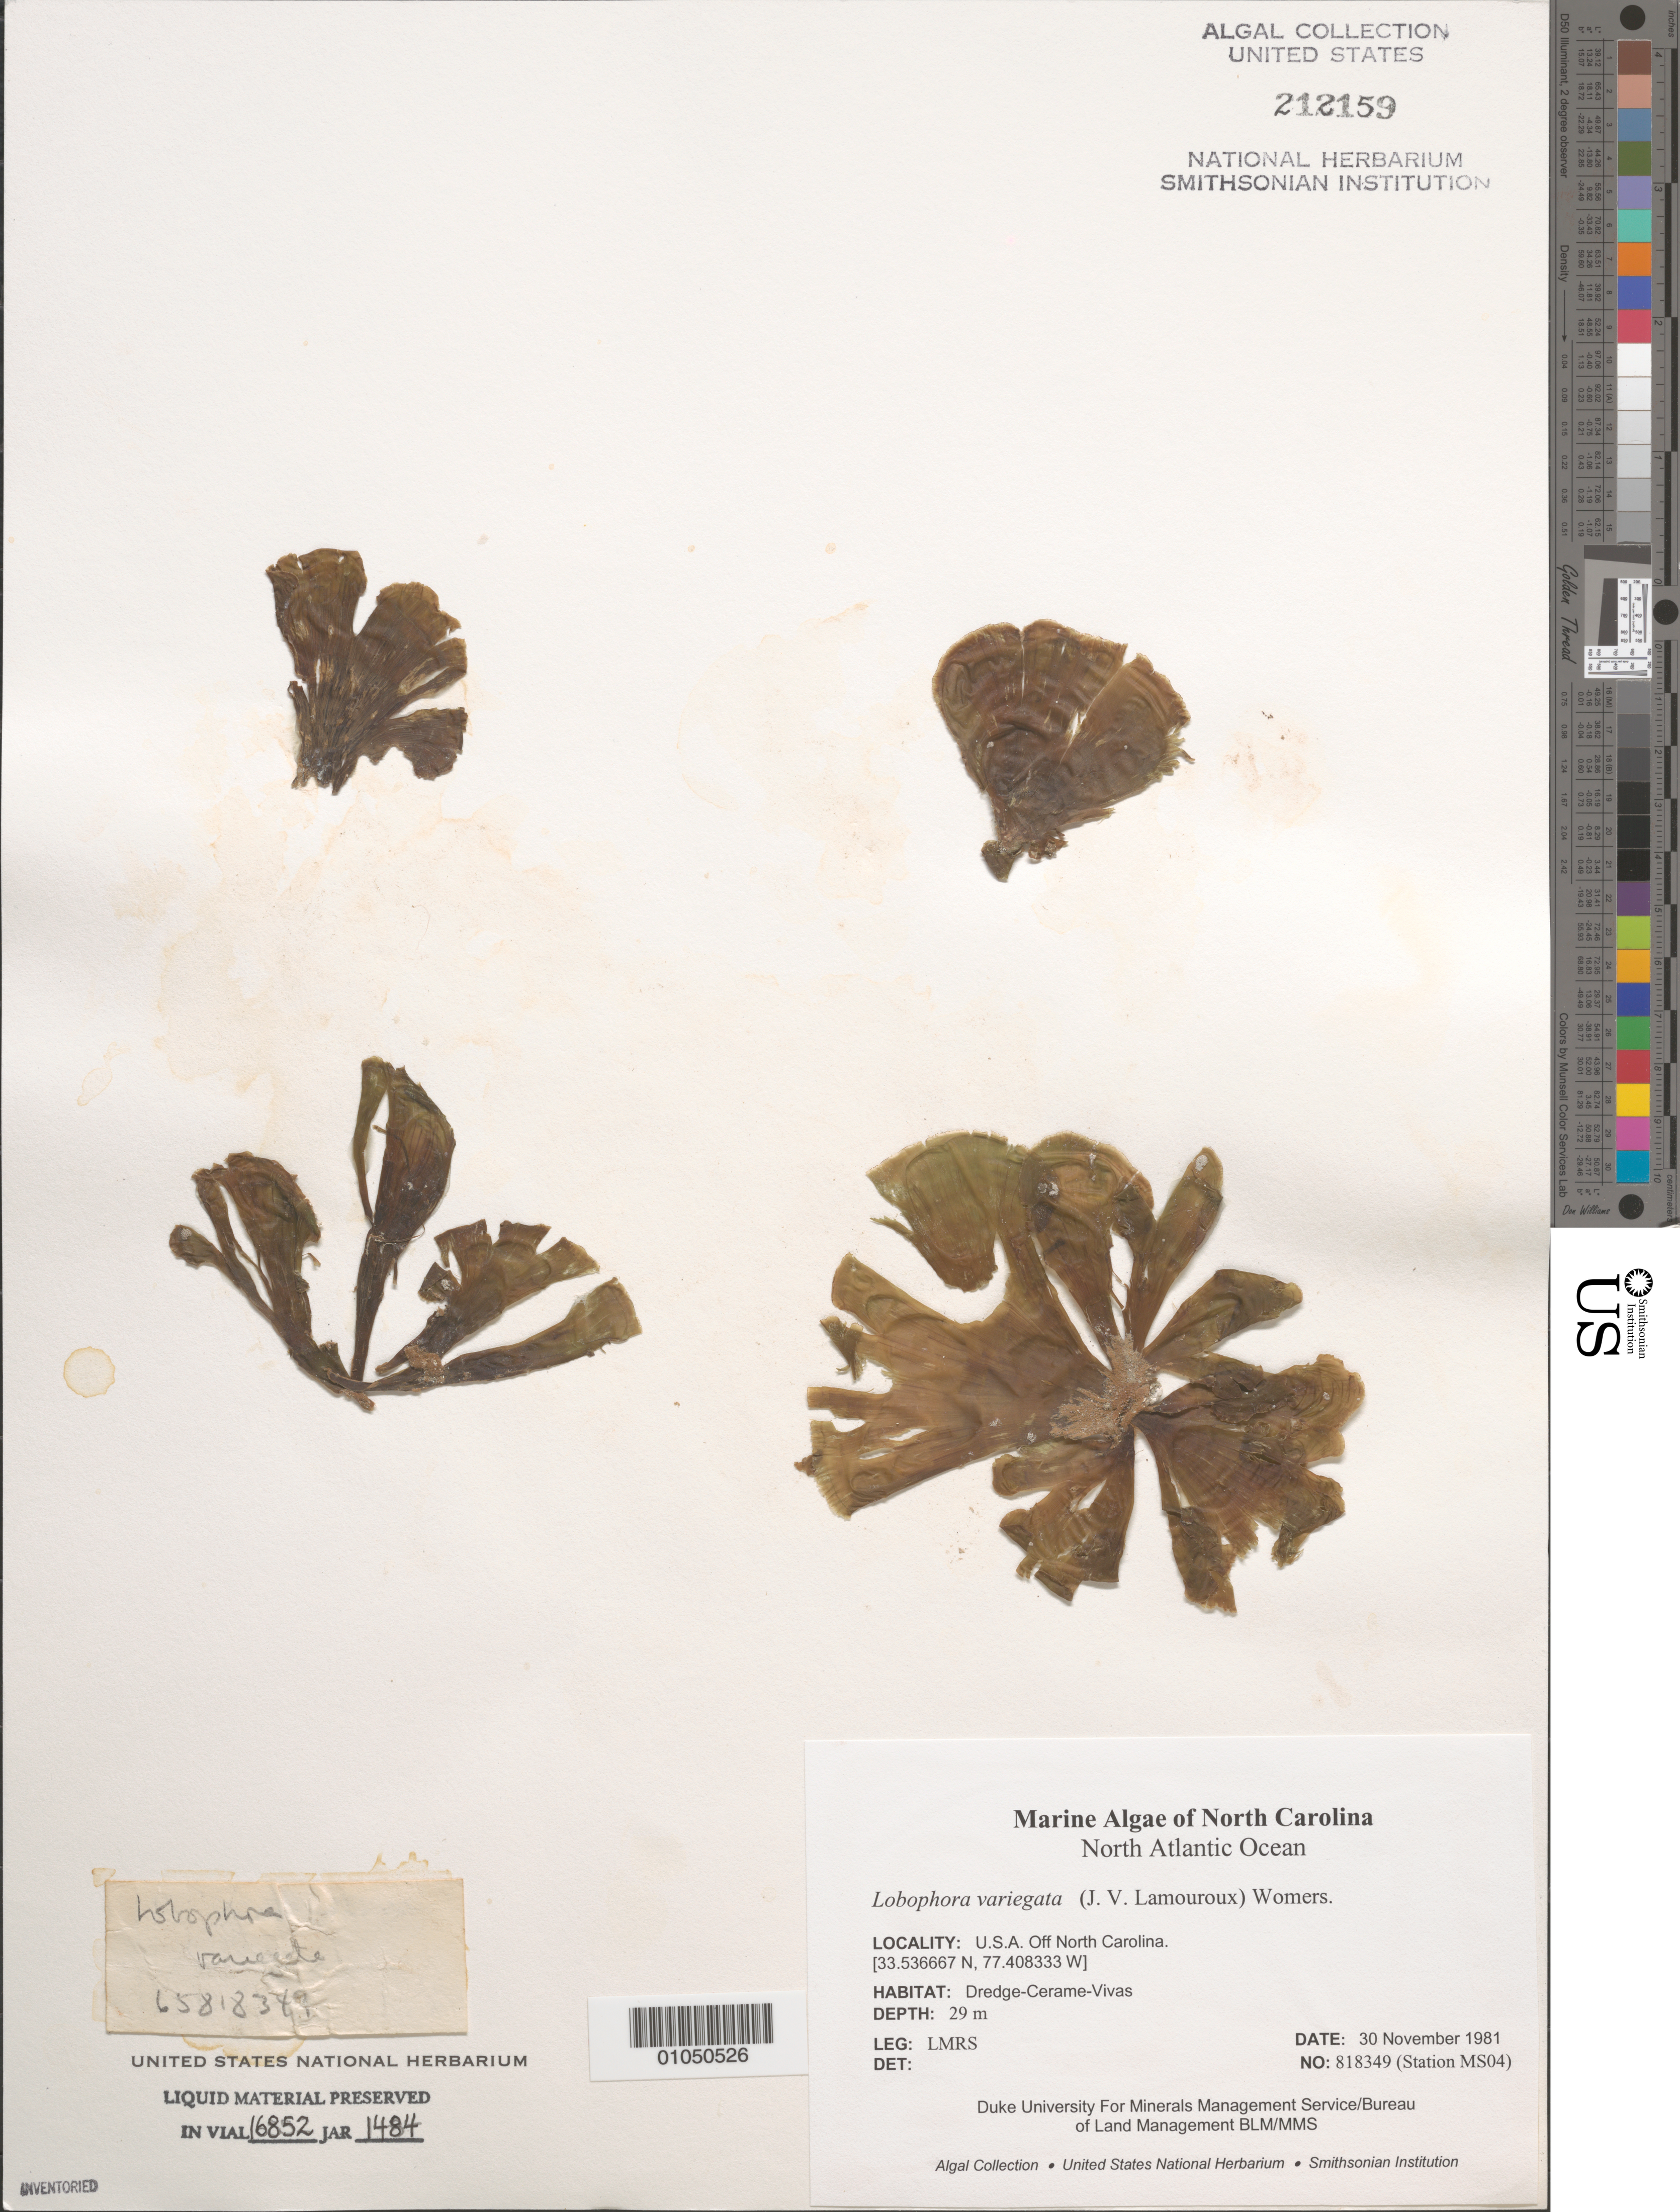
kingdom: Chromista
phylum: Ochrophyta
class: Phaeophyceae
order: Dictyotales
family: Dictyotaceae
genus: Lobophora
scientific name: Lobophora variegata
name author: (J.V.Lamouroux) Womersley & E.C. Oliveira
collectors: LMRS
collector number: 818349 (Station MS04)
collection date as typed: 30 Nov 1981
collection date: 1981-11-30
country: United States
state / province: North Carolina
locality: North Atlantic Ocean off North Carolina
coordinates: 33.536667 N, 77.408333 W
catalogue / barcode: US 212159